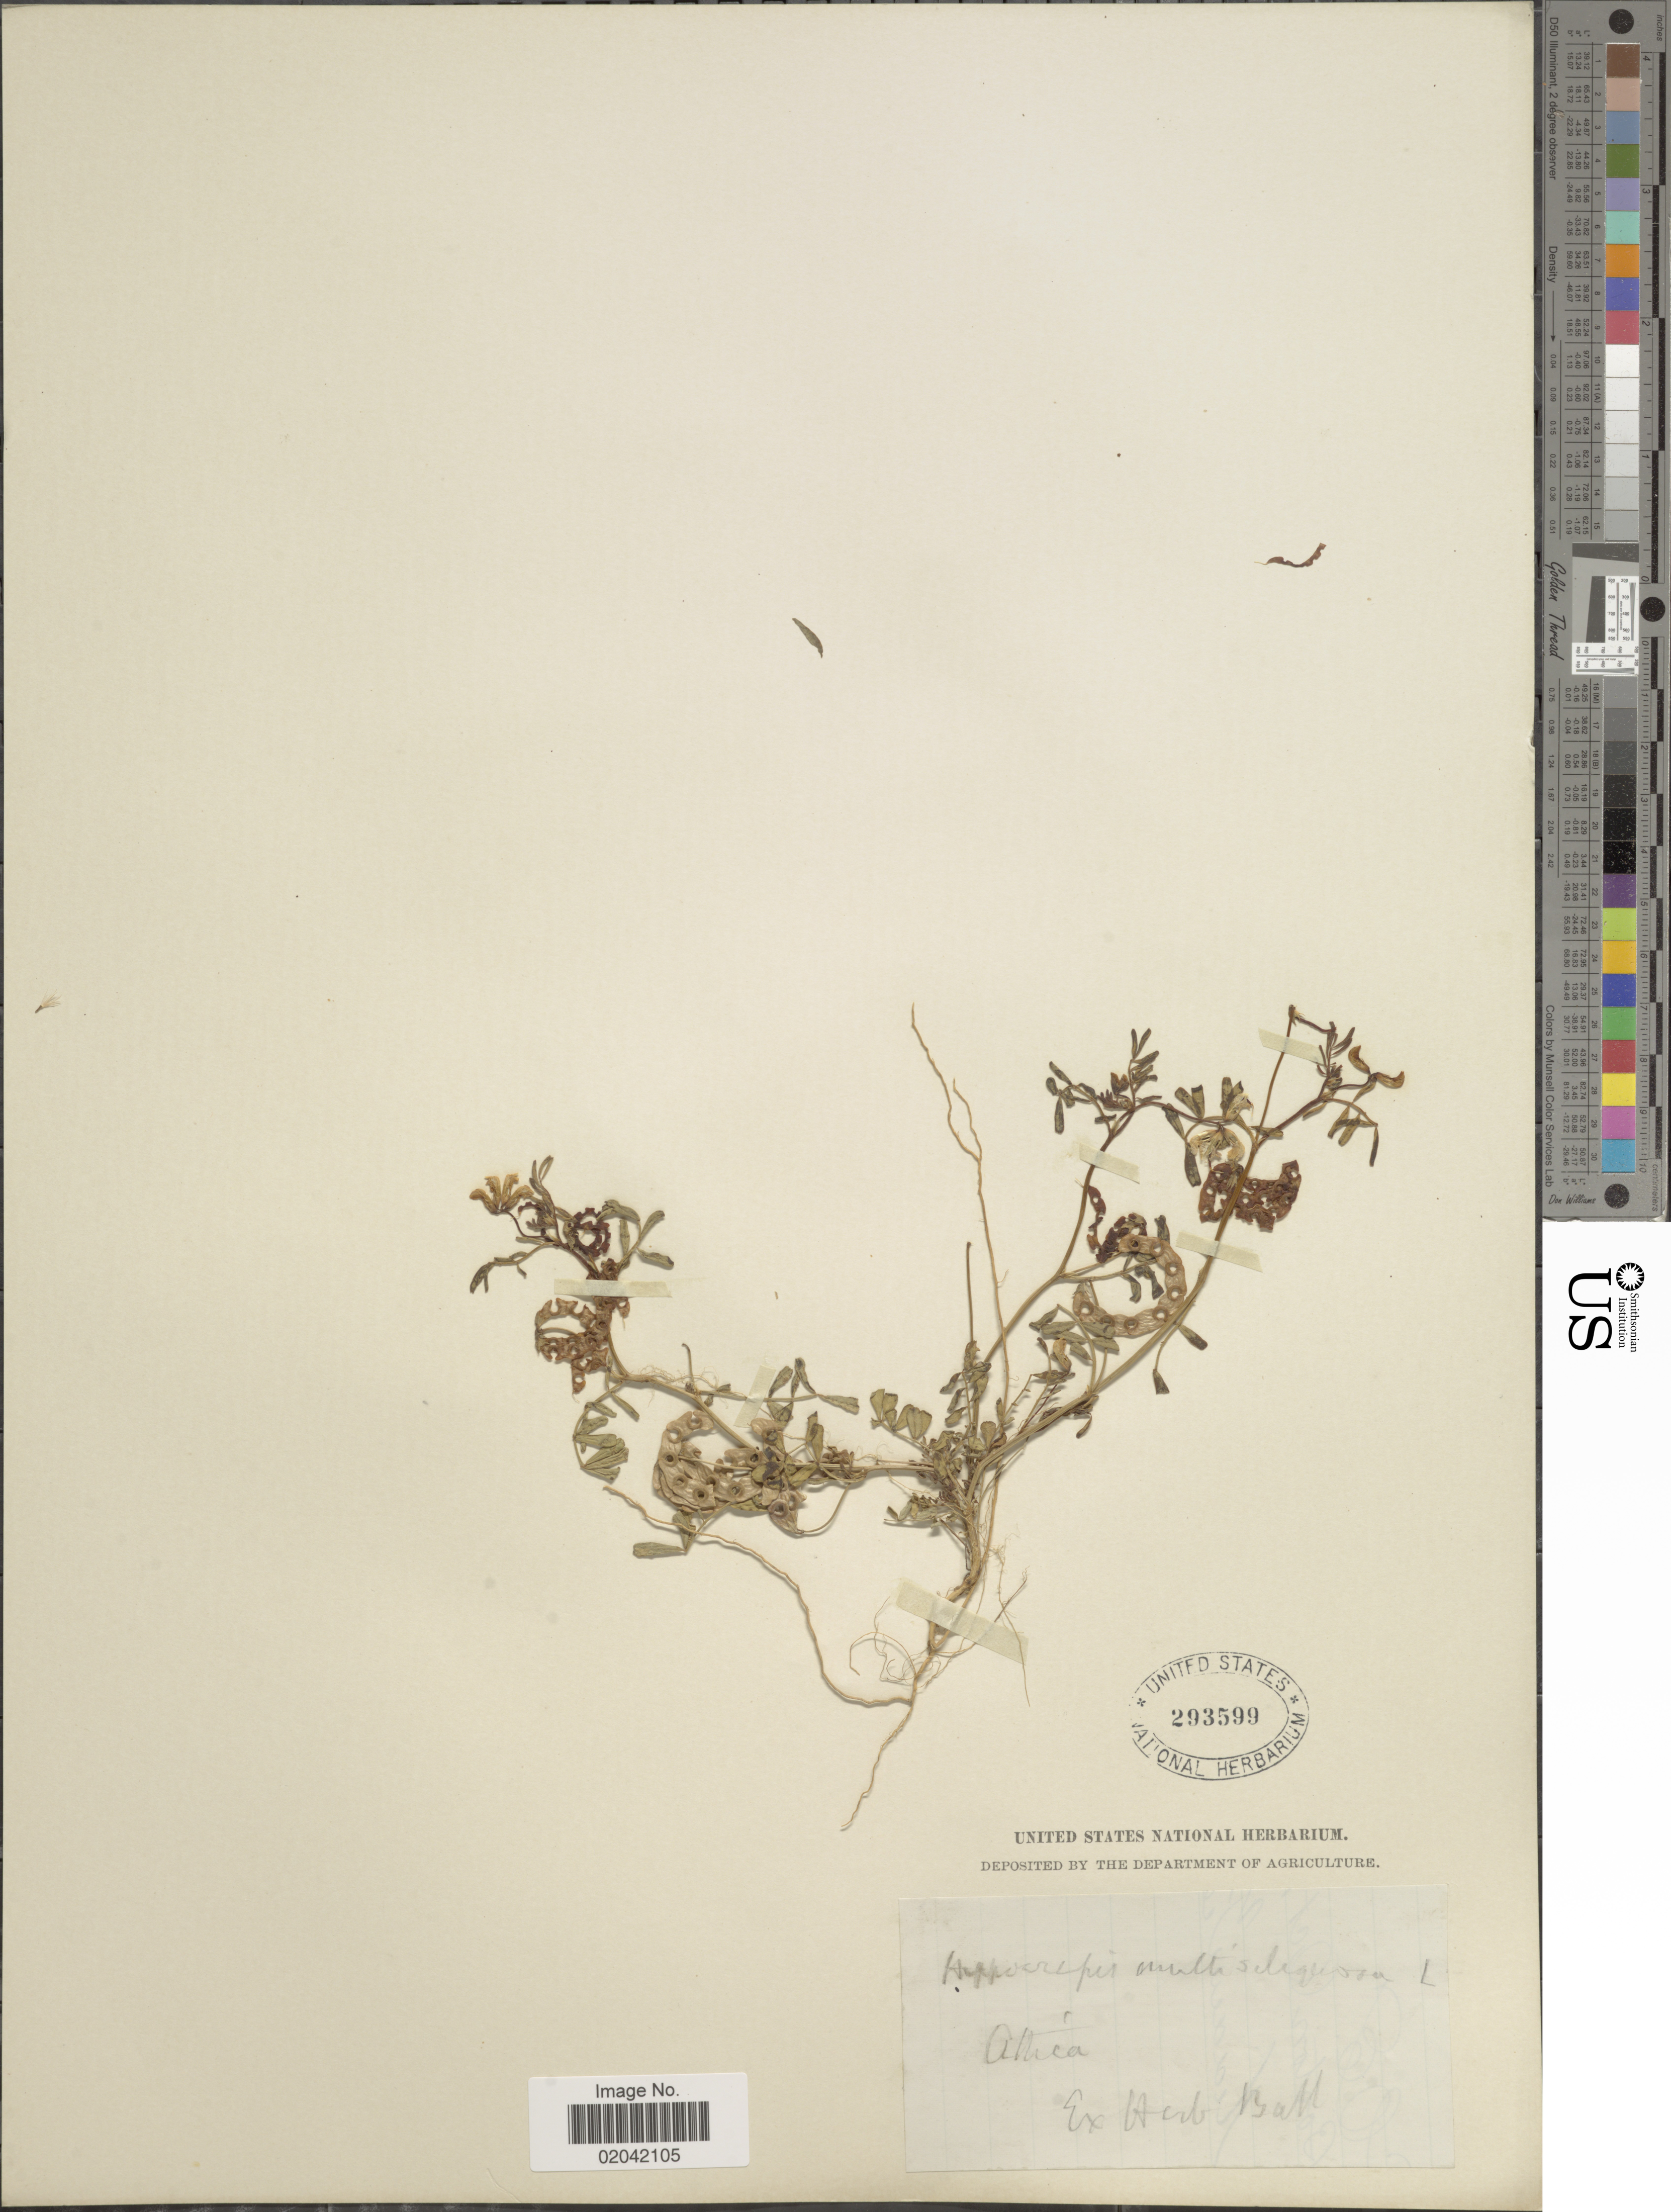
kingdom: Plantae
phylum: Tracheophyta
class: Magnoliopsida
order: Fabales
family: Fabaceae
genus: Hippocrepis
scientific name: Hippocrepis multisiliquosa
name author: L.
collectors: ex herb. Ball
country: Greece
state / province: Attica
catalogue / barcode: US 293599